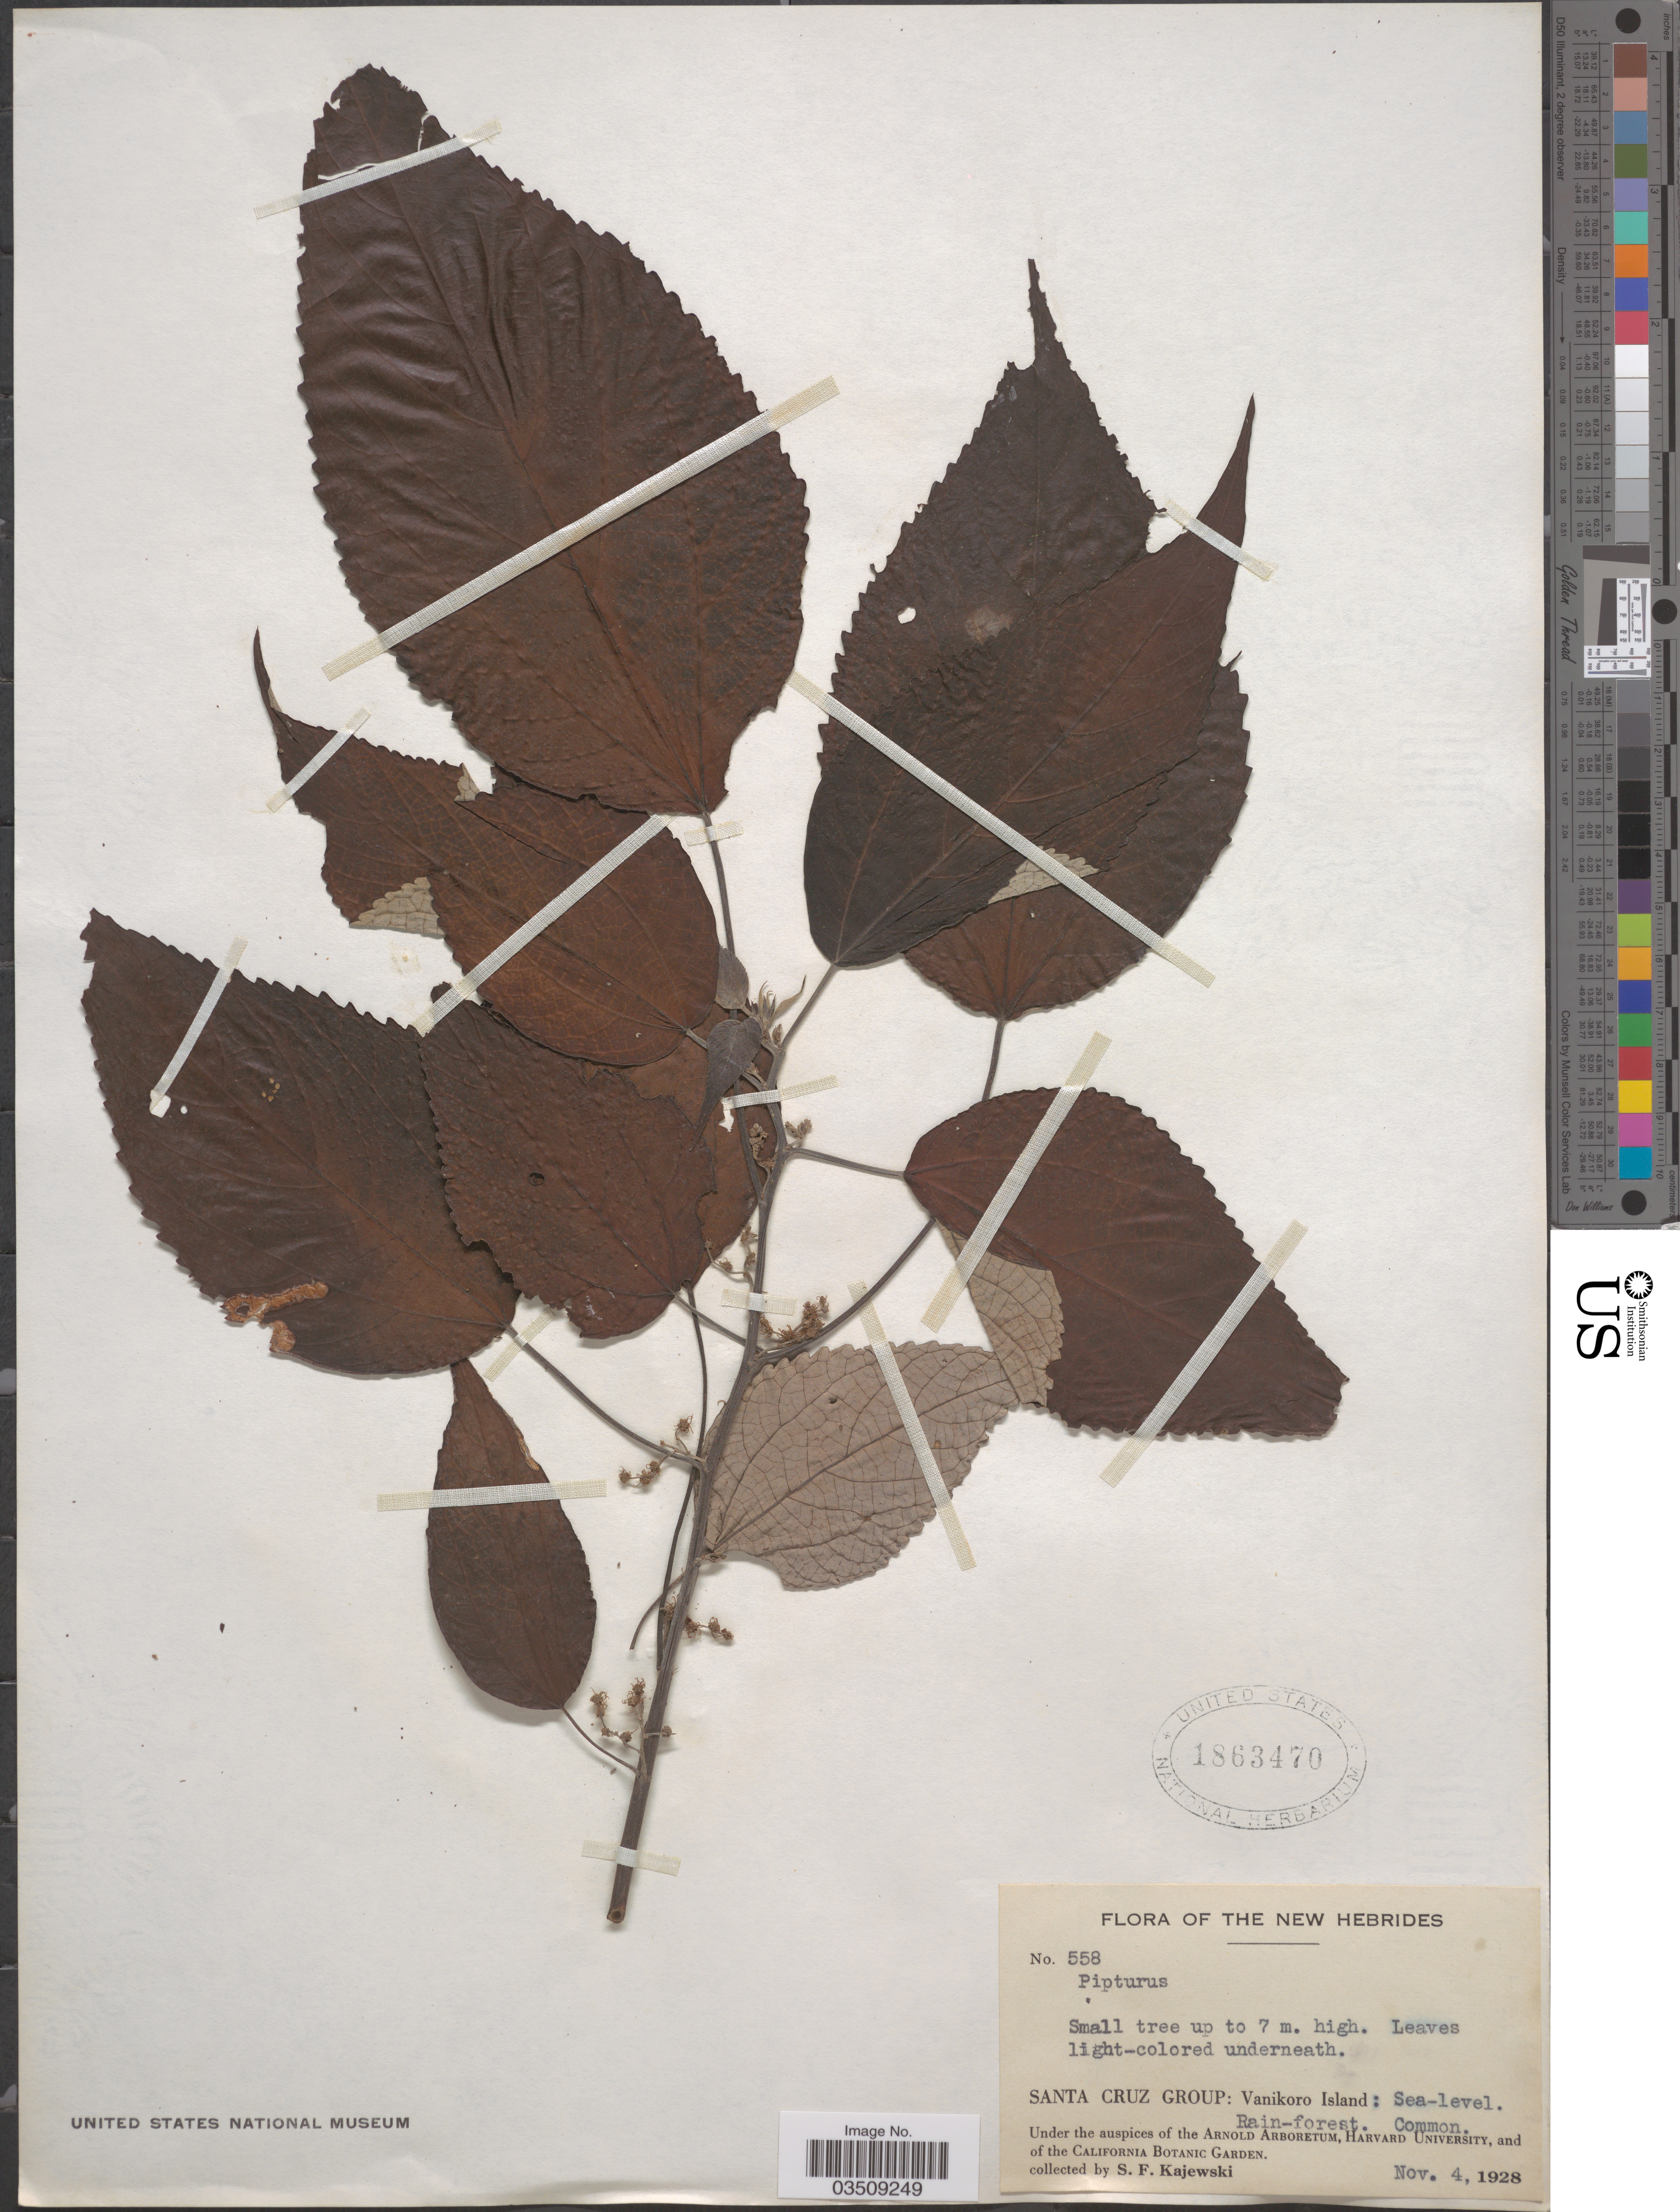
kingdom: Plantae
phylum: Tracheophyta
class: Magnoliopsida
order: Rosales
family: Urticaceae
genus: Pipturus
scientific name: Pipturus sp.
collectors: S. Kajewski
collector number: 558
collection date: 1928-11-04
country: Solomon Islands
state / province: Santa Cruz Is.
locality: The New Hebrides. Santa Cruz Group: Vanikoro Island.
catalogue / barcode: US 1863470